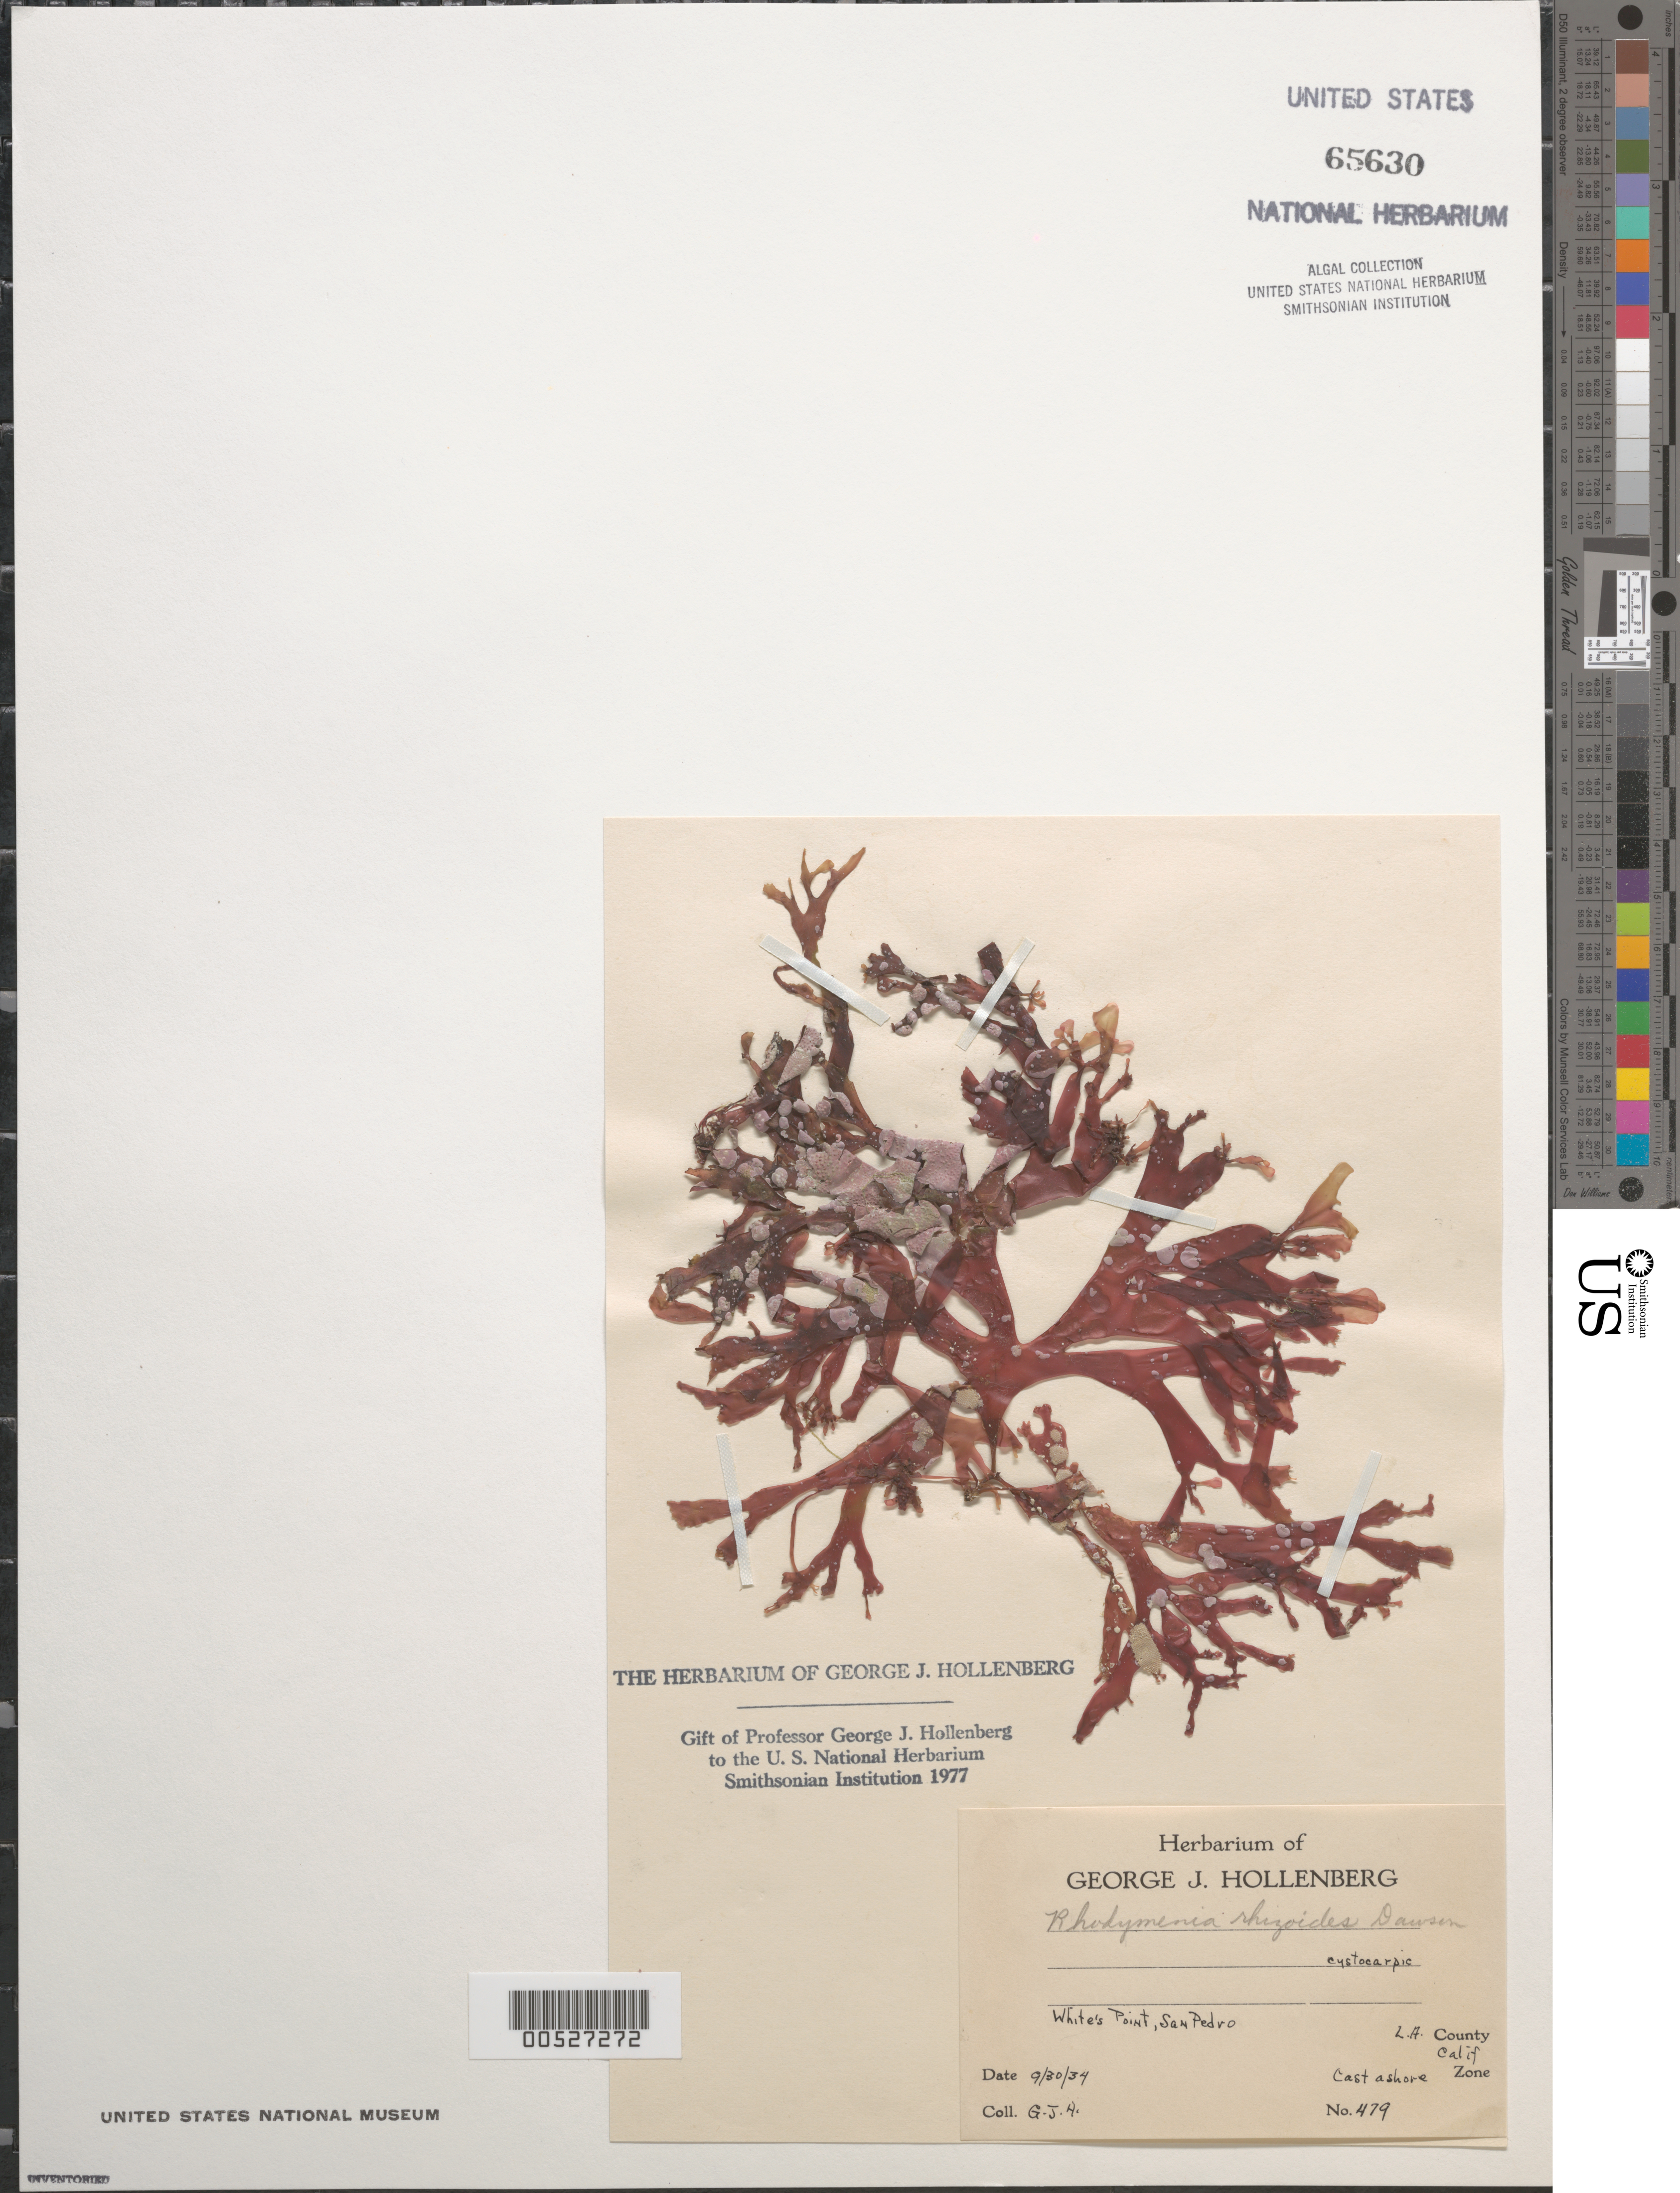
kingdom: Plantae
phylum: Rhodophyta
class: Florideophyceae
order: Rhodymeniales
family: Rhodymeniaceae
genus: Rhodymenia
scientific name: Rhodymenia rhizoides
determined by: Hollenberg, George J.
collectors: G. Hollenberg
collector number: GJH 479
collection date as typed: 30 Sep 1934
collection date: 1934-09-30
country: United States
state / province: California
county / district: Los Angeles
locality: White's Point, San Pedro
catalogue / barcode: US 65630